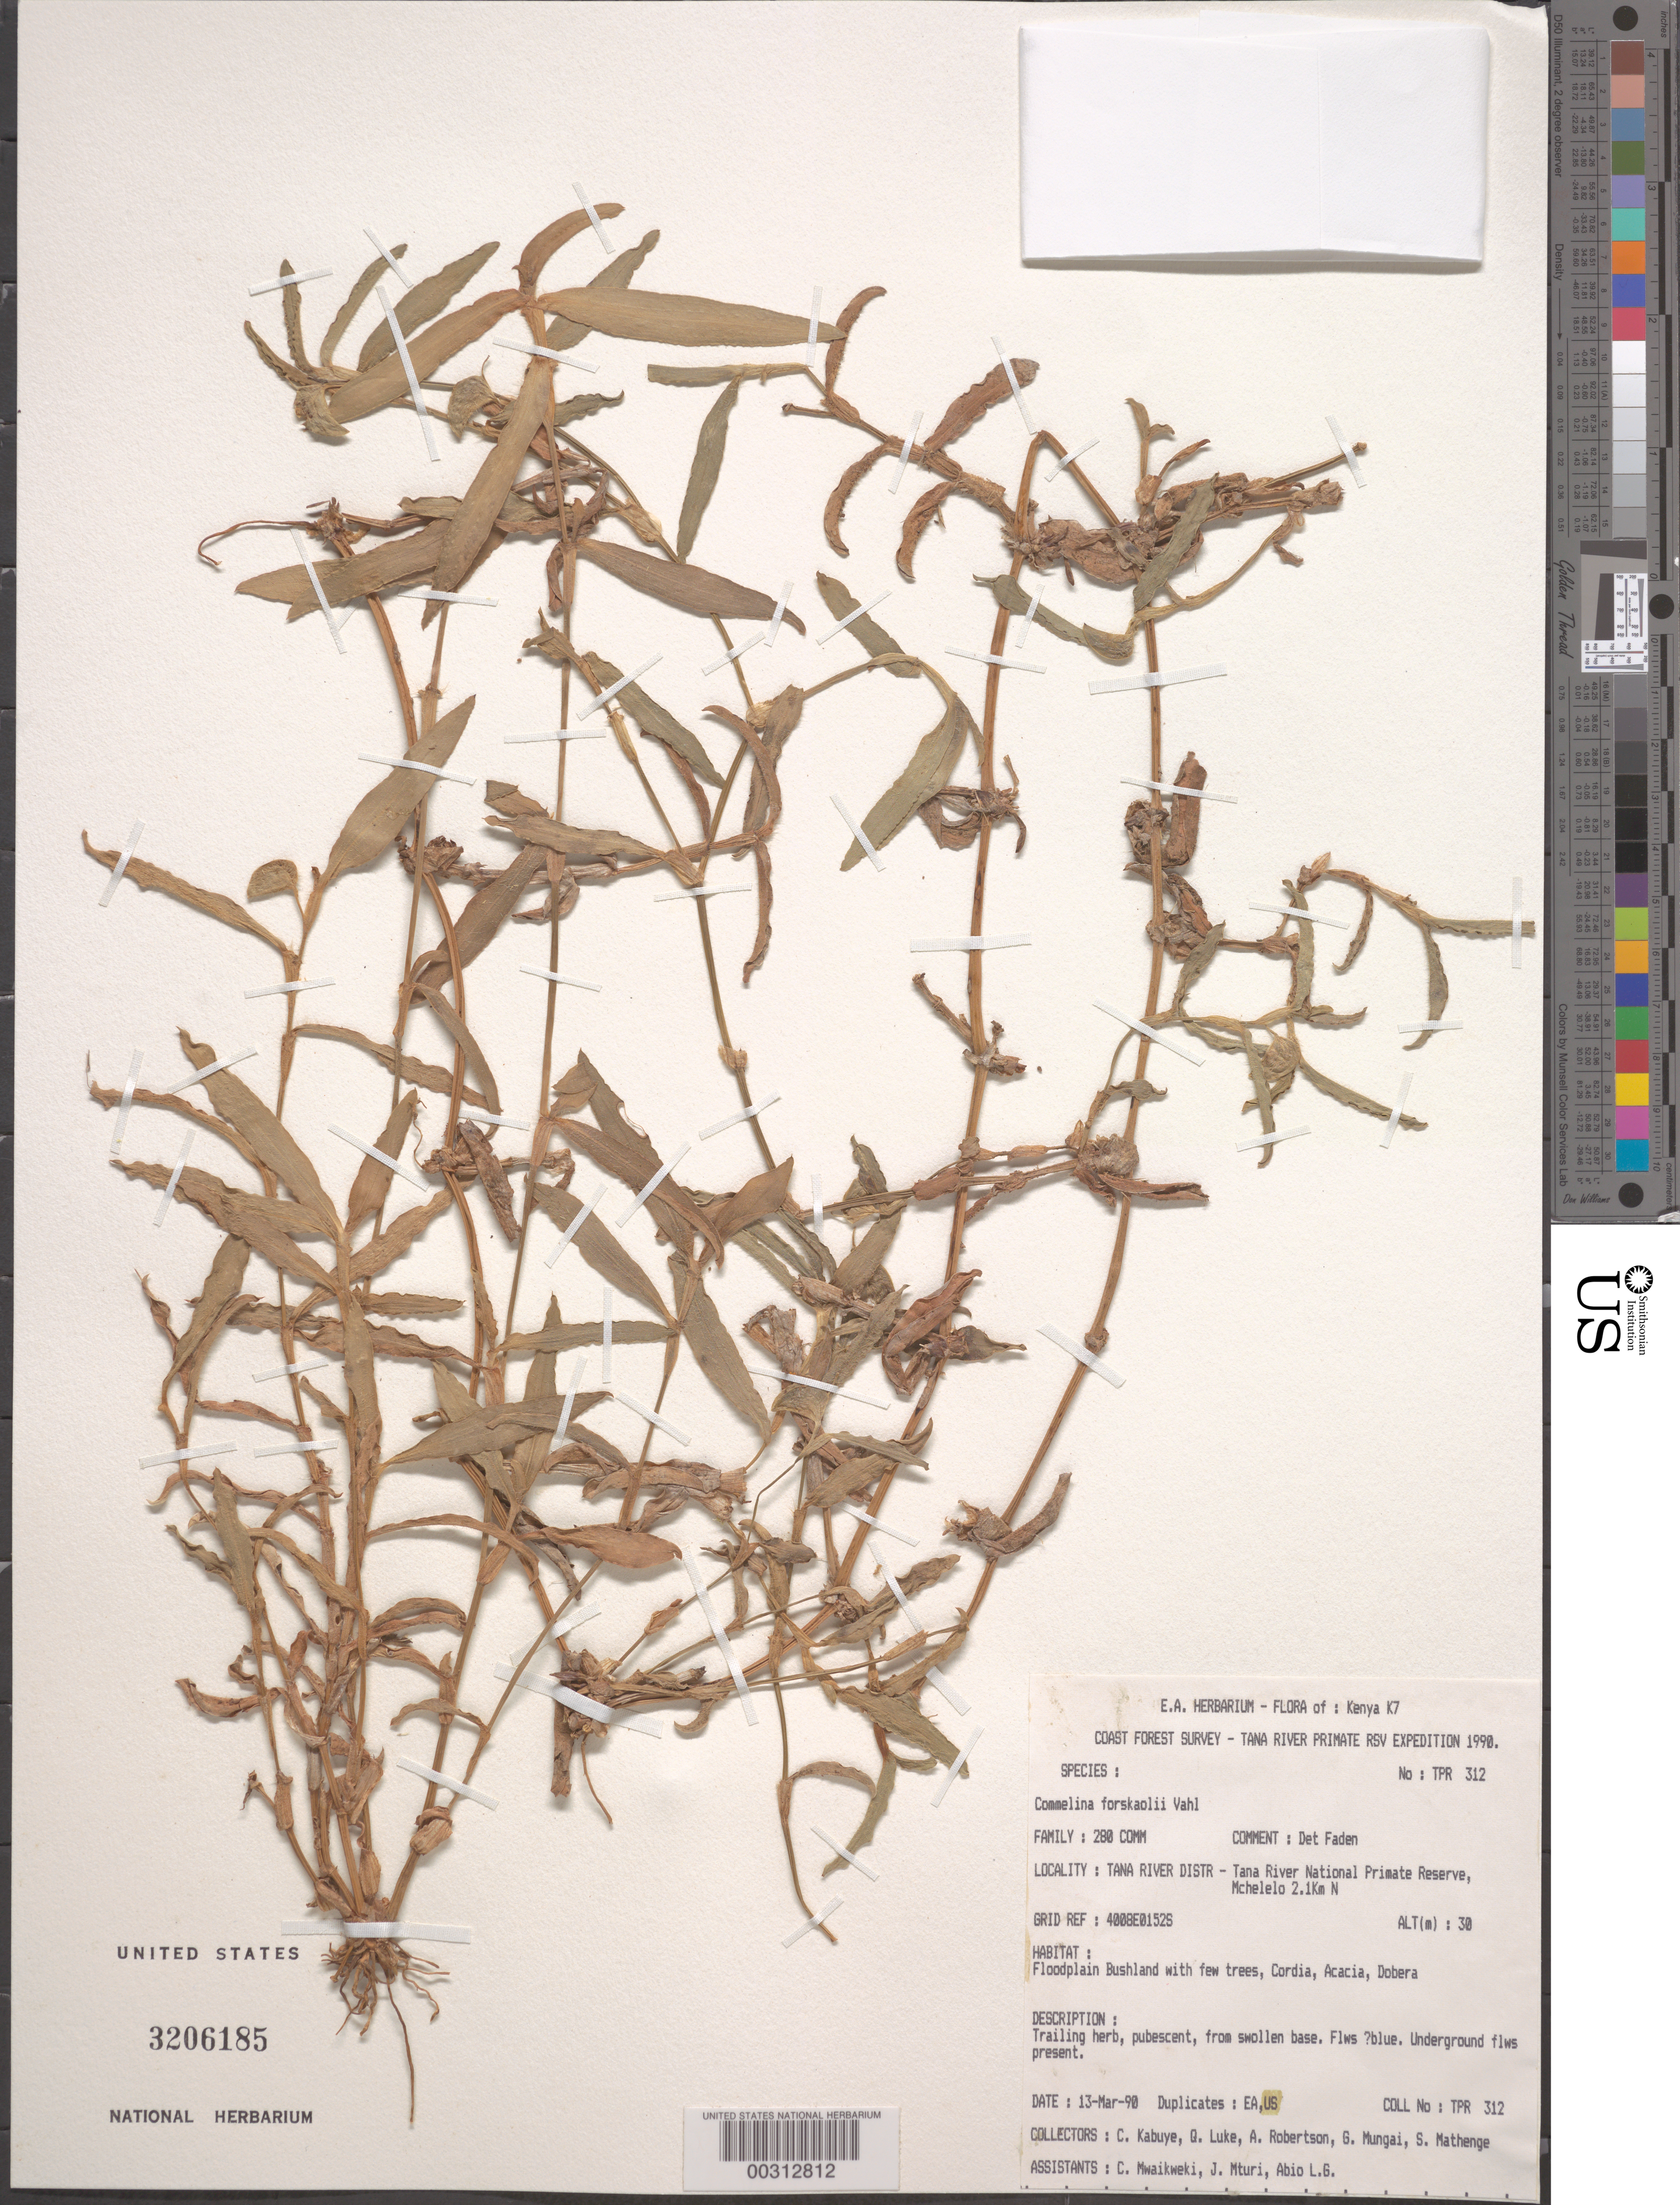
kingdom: Plantae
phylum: Tracheophyta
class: Liliopsida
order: Commelinales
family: Commelinaceae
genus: Commelina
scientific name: Commelina forskaolii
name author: Vahl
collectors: C. Kabuye, G. Luke, A. Robertson, G. Mungai & S. Mathenge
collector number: Tpr 312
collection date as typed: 13 Mar 1990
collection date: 1990-03-13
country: Kenya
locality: Tana river national primate reserve, mchelelo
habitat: Floodplain bushland with trees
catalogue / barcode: US 3206185